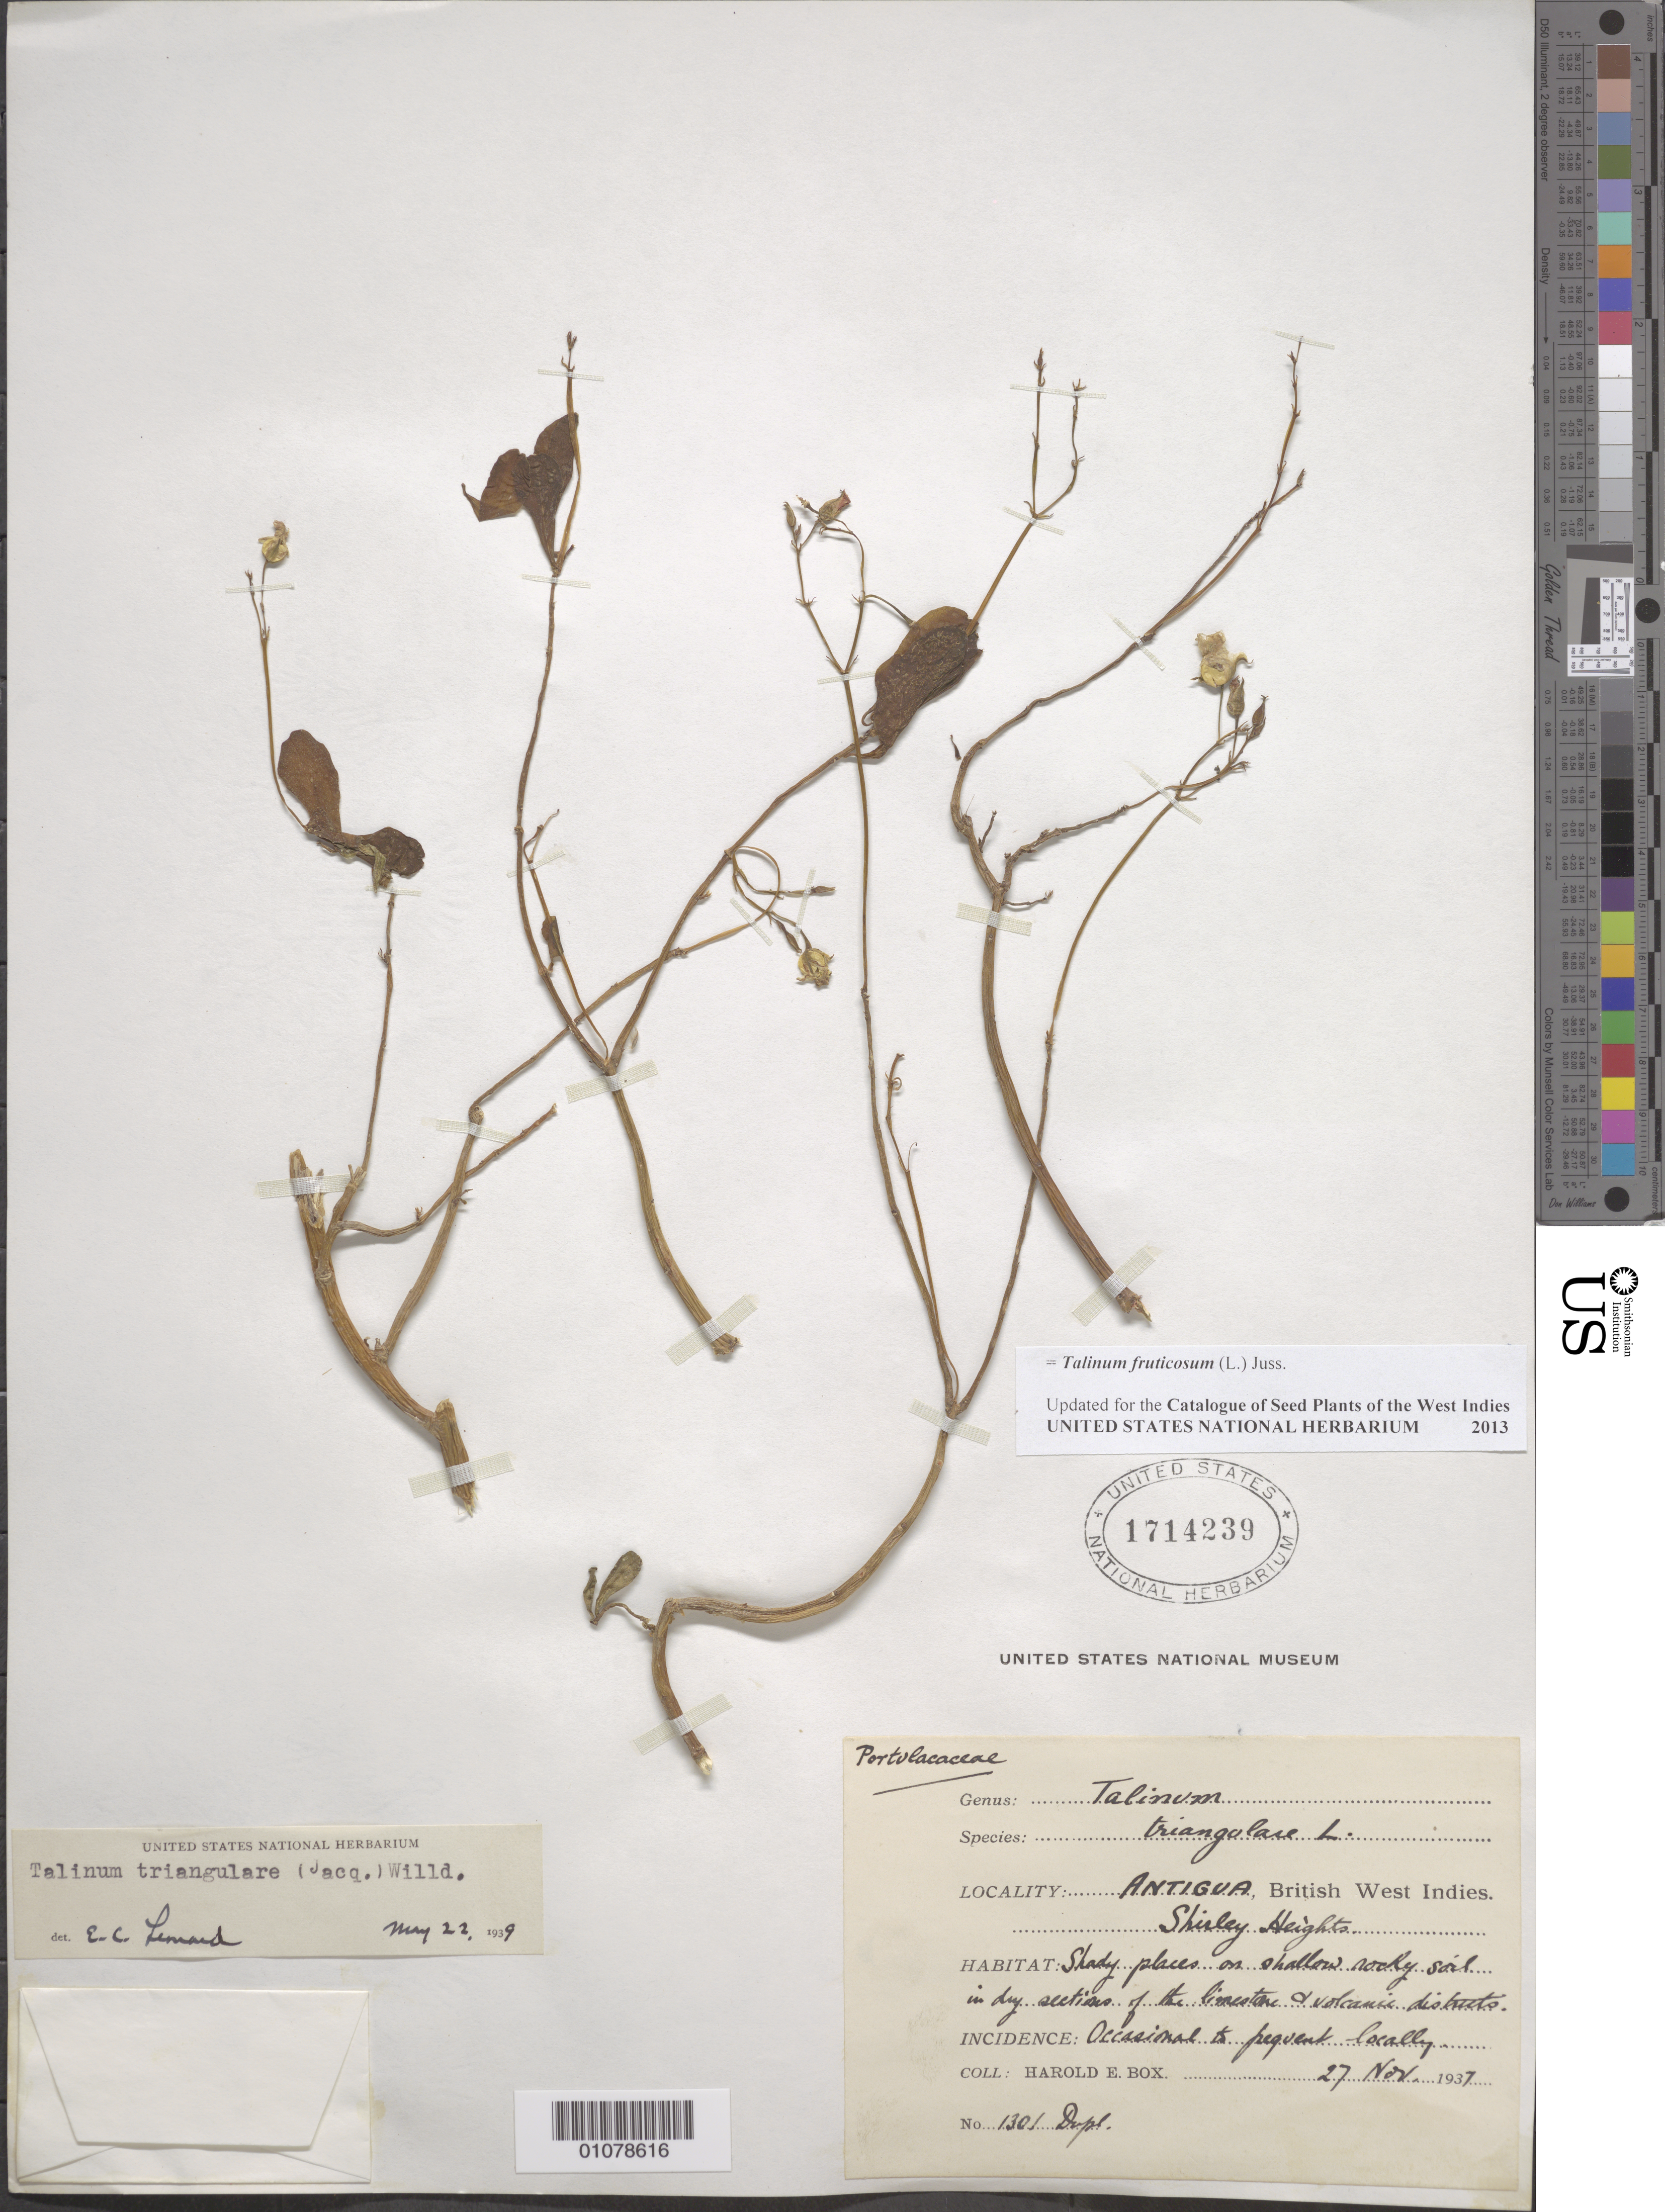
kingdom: Plantae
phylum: Tracheophyta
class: Magnoliopsida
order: Caryophyllales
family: Talinaceae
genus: Talinum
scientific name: Talinum fruticosum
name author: (L.) Juss.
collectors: H. E. Box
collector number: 1301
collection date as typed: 27 Nov 1937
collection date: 1937-11-27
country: Antigua and Barbuda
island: Antigua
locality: Shirley Heights.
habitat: Shady places on rocky soil in dry sections of the limestone and volcanic districts. Occasional to frequent locally.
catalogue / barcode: US 1714239